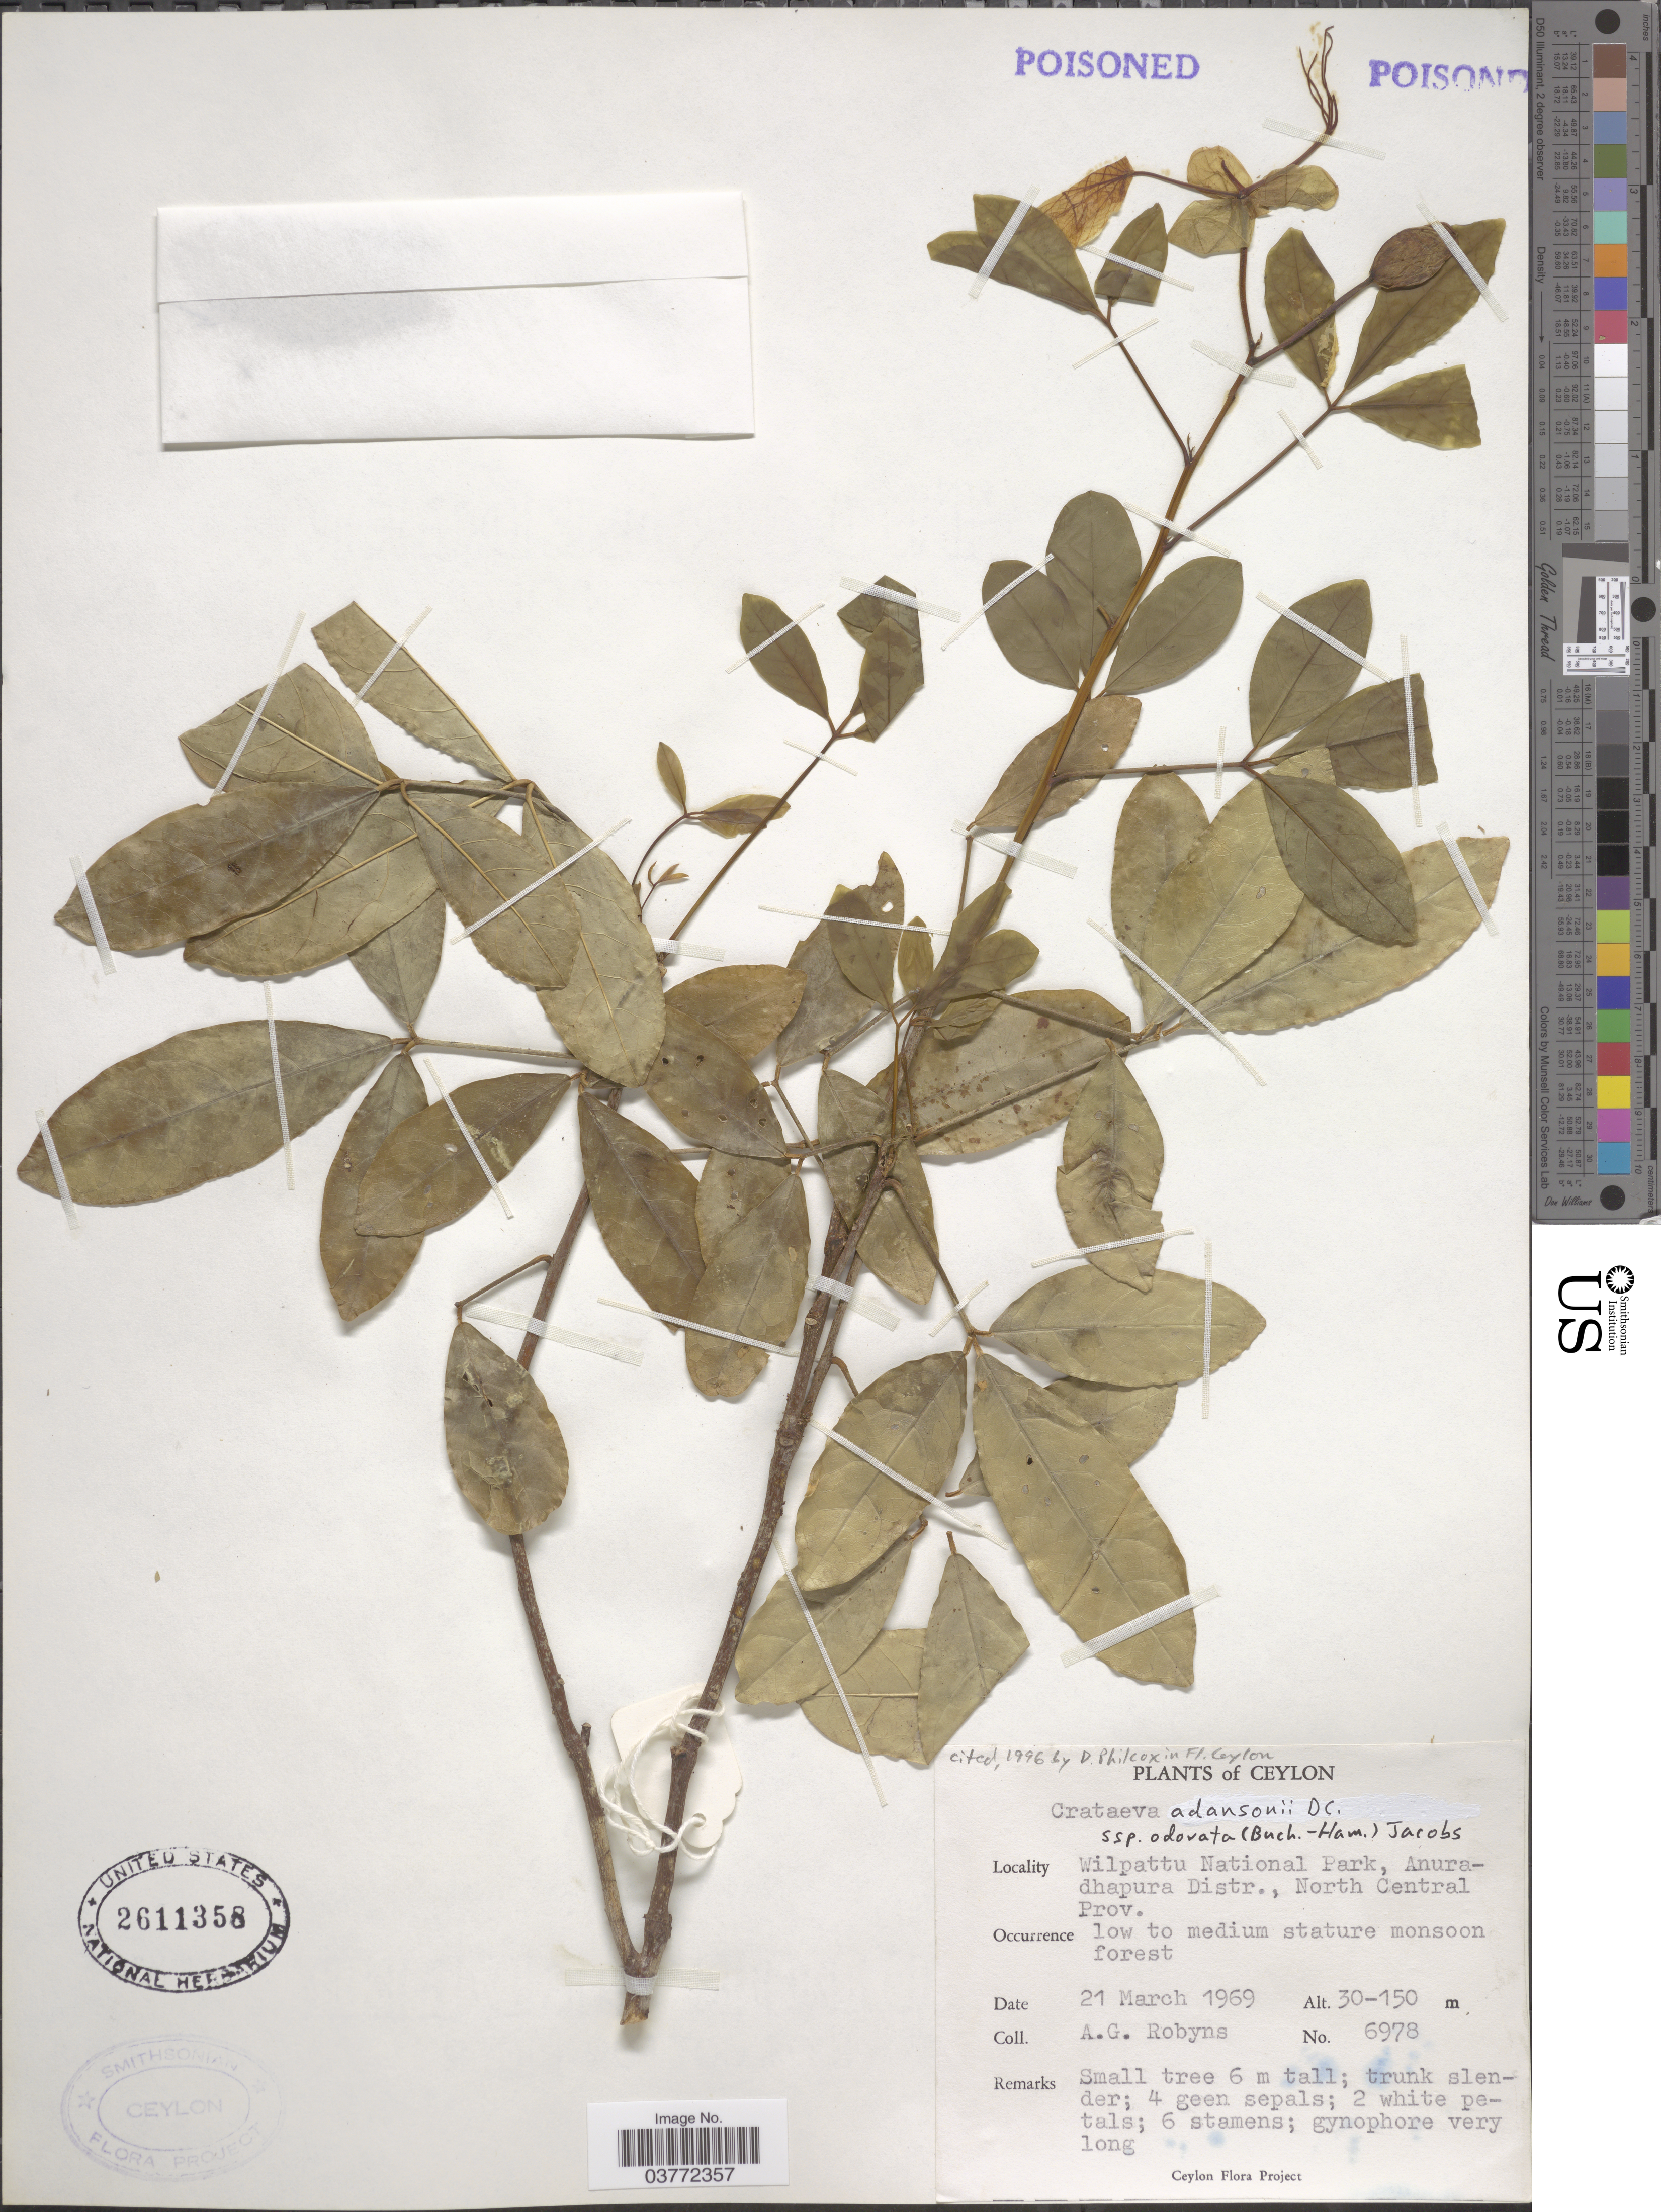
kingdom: Plantae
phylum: Tracheophyta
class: Magnoliopsida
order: Brassicales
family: Capparaceae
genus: Crateva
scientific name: Crateva adansonii subsp. odora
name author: (Buch.-Ham.) Jacobs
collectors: A. Robyns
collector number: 6978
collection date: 1969-03-21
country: Sri Lanka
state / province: North Central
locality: Ceylon. Wilpattu National Park, Anuradhapura Distr.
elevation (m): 30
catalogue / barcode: US 2611358